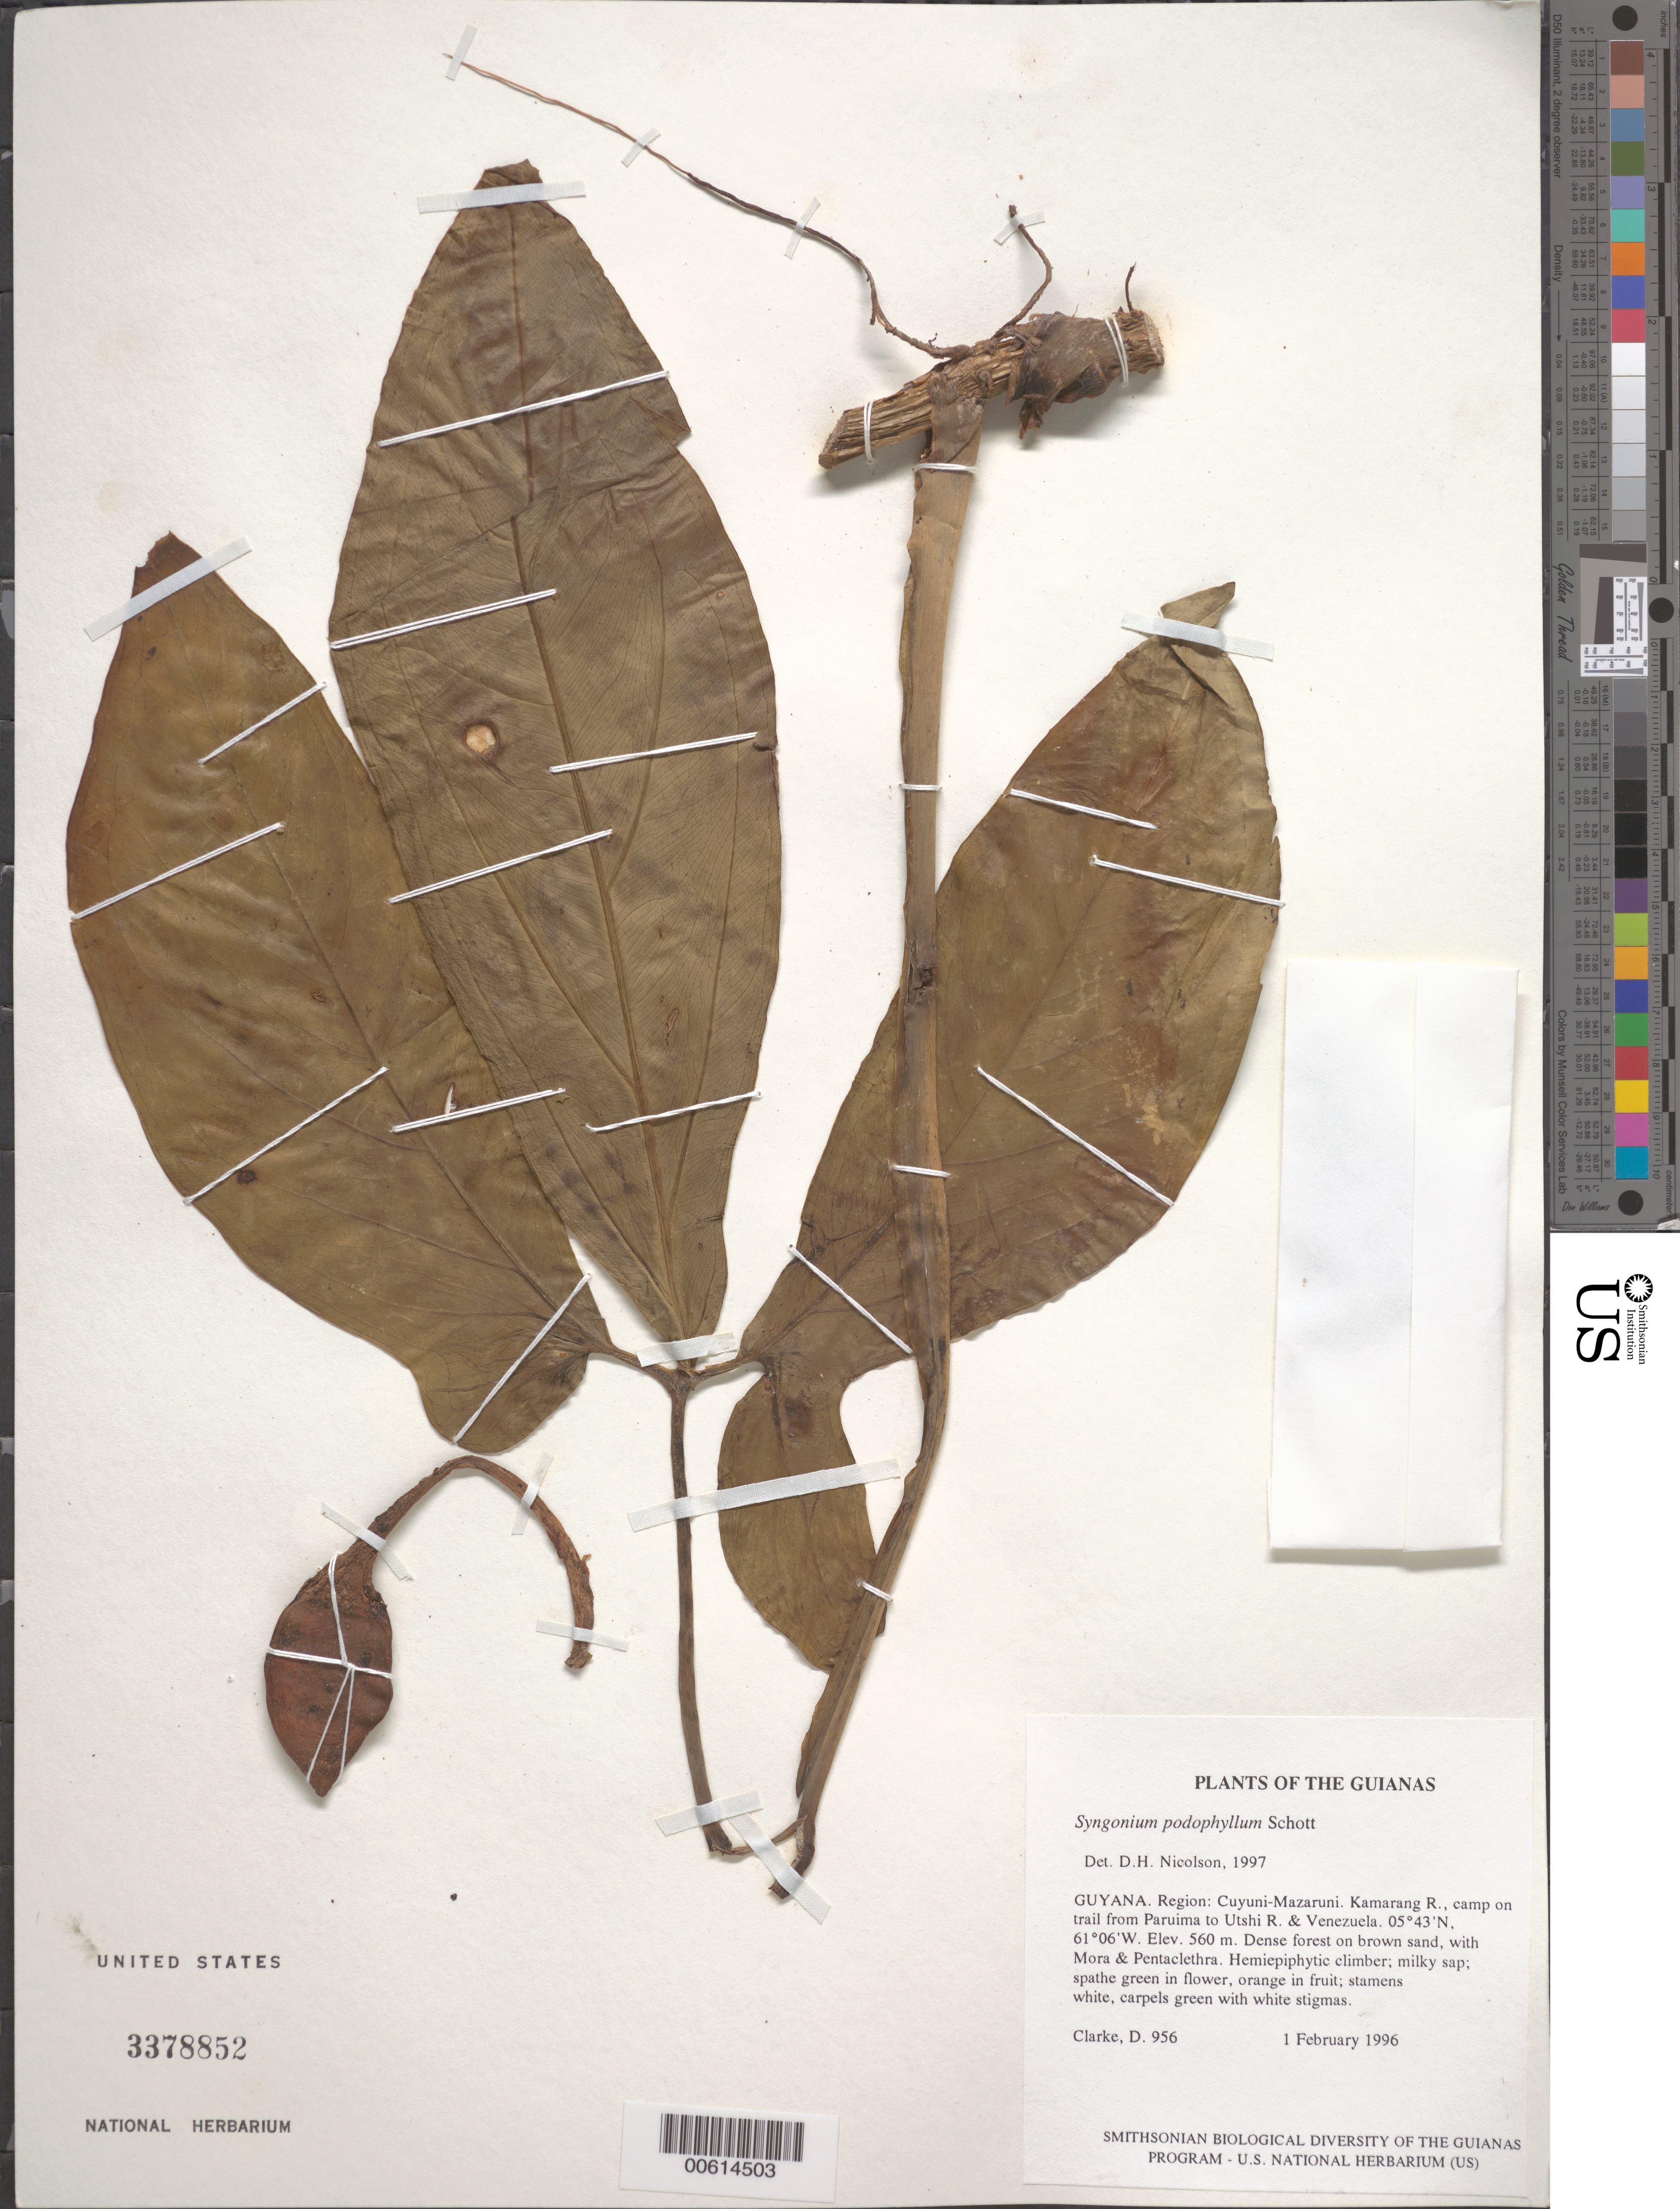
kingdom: Plantae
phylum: Tracheophyta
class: Liliopsida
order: Alismatales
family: Araceae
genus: Syngonium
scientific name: Syngonium podophyllum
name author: Schott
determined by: Nicolson, Dan H.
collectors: H. D. Clarke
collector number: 956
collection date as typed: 1 February 1996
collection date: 1996-02-01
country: Guyana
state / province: Cuyuni-Mazaruni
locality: Kamarang R., camp on trail from Paruima to Utshi R. & Venezuela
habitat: Dense forest on brown sand, with Mora & Pentaclethra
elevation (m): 560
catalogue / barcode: US 3378852